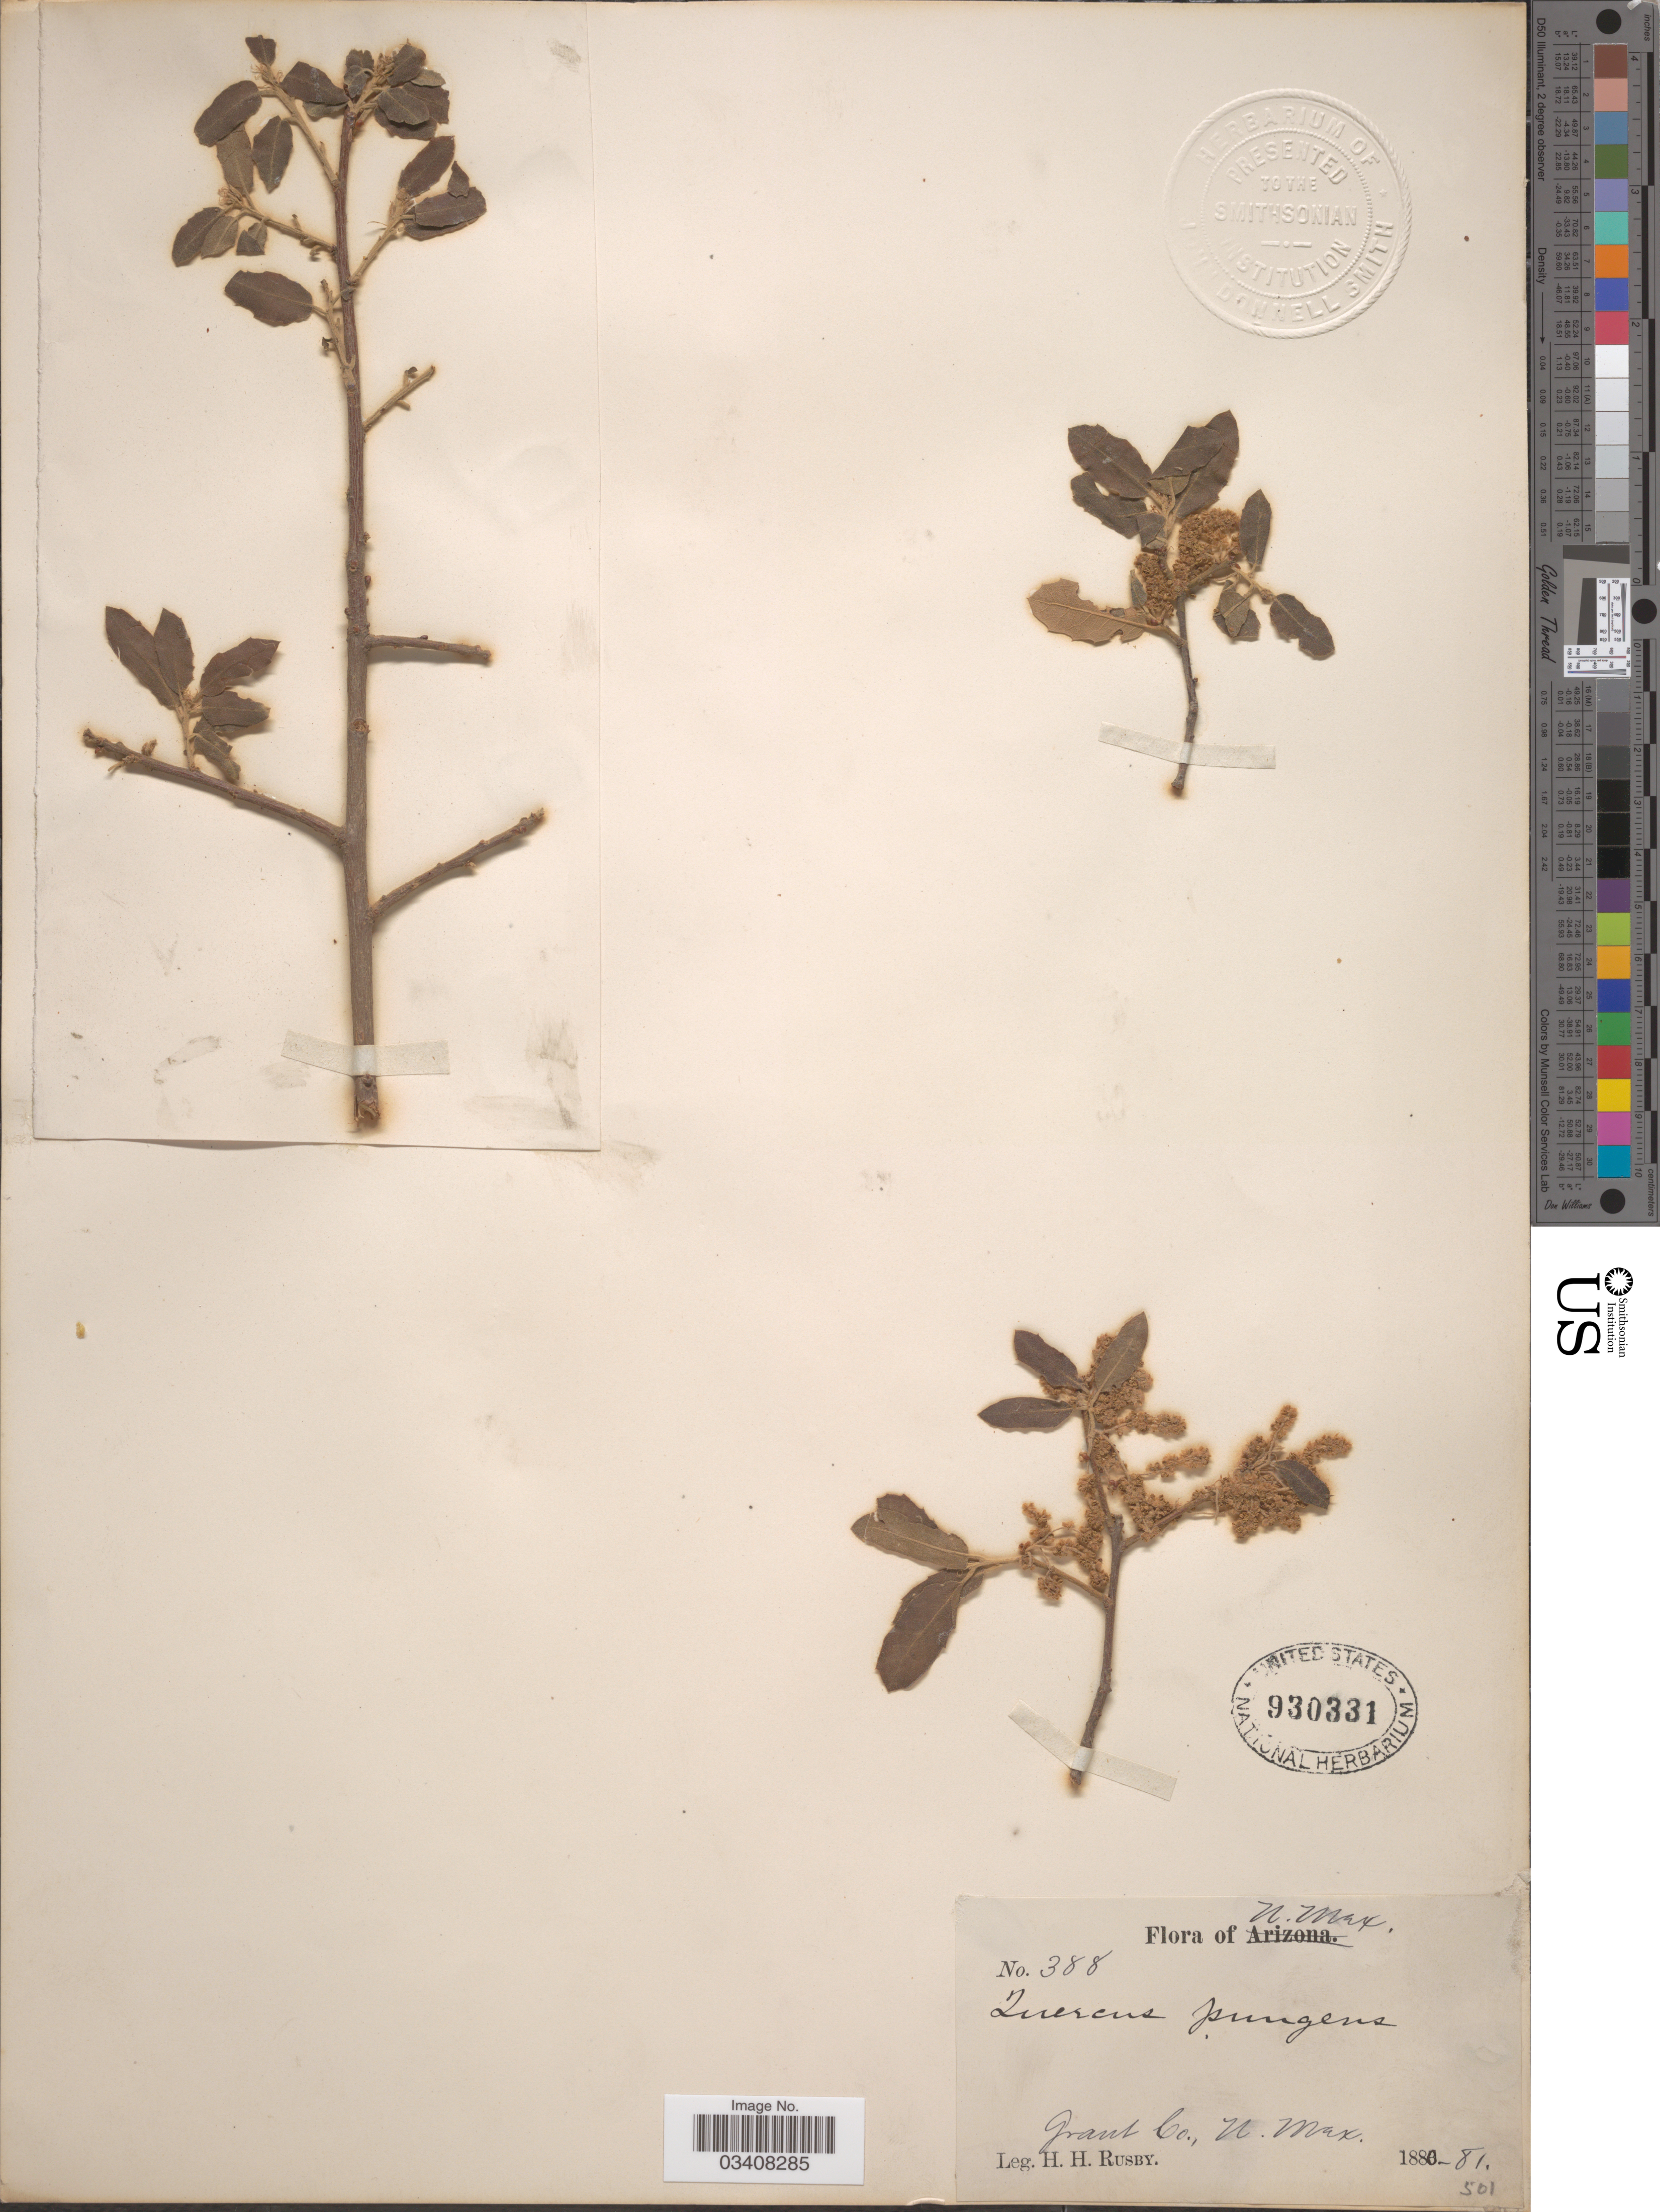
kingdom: Plantae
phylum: Tracheophyta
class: Magnoliopsida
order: Fagales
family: Fagaceae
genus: Quercus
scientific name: Quercus pungens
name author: Liebm.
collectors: H. H. Rusby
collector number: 388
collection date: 1880/1881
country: United States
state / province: New Mexico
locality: Grant Co.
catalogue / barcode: US 930331